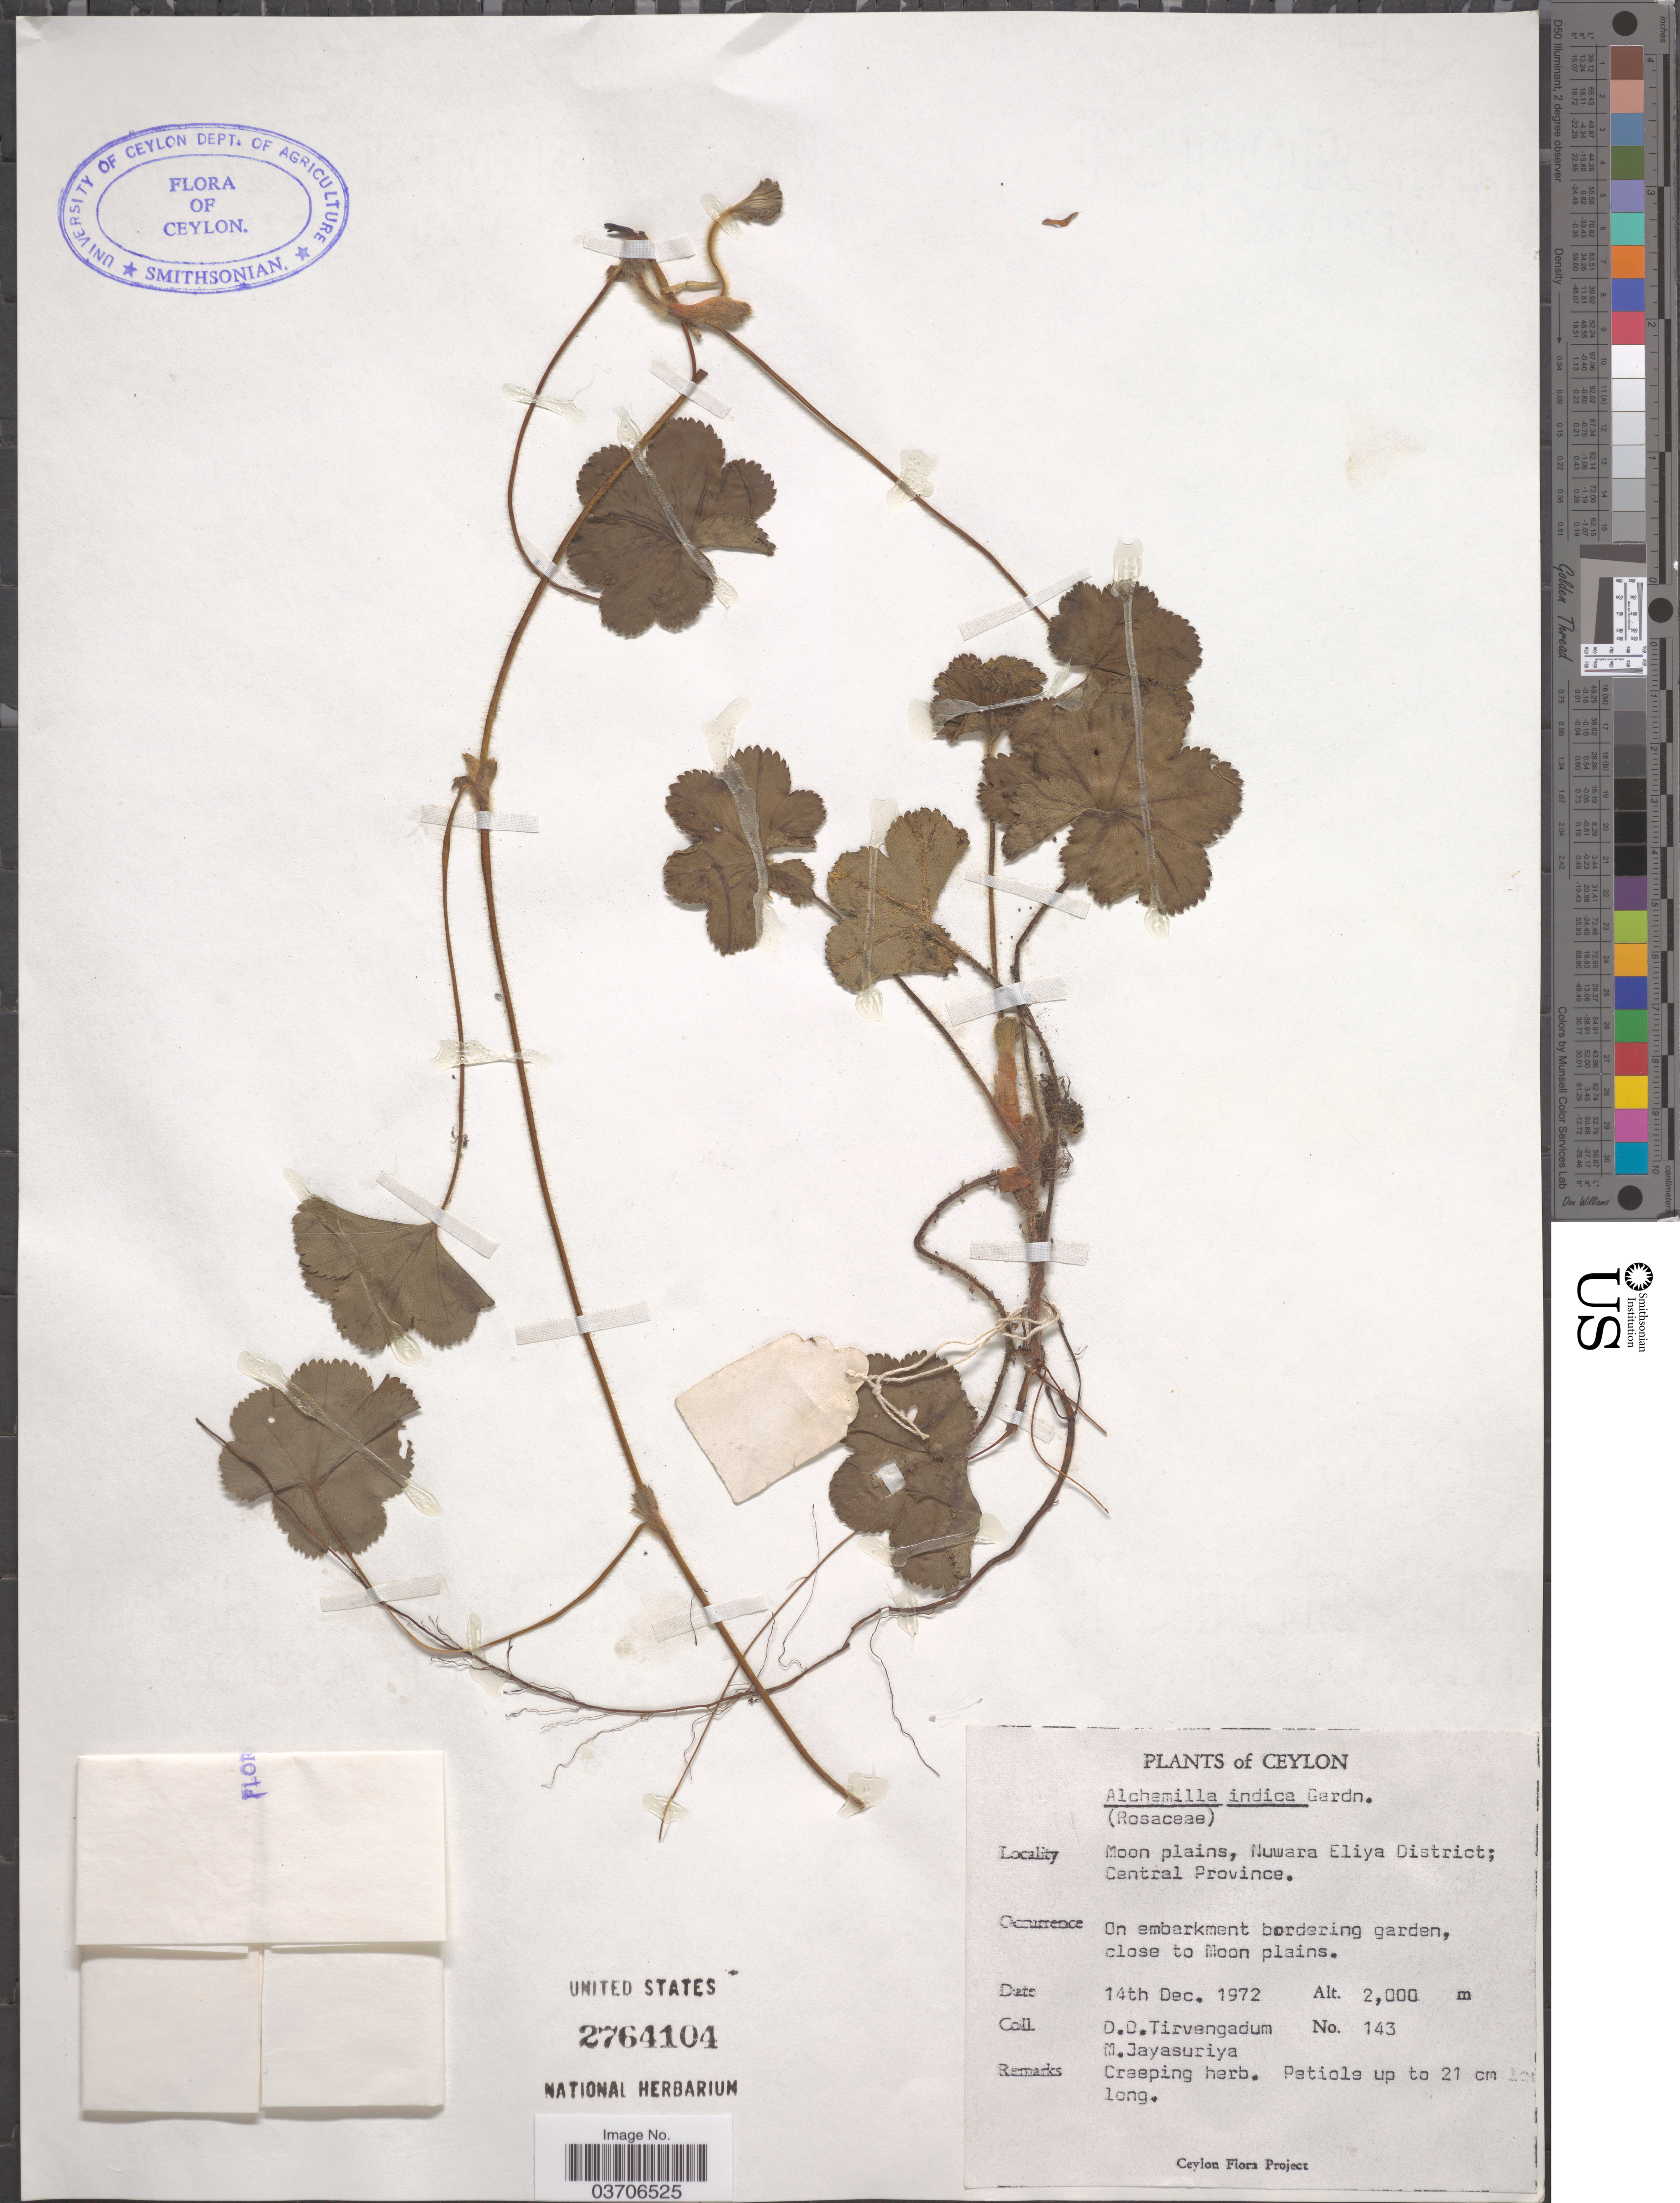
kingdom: Plantae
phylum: Tracheophyta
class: Magnoliopsida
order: Rosales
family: Rosaceae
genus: Alchemilla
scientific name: Alchemilla indica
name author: Gardner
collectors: D. Tirvengadum & M. Jayasuriya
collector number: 143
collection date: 1972-12-14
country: Sri Lanka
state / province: Central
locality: Ceylon. Moon plains, Nuwara Eliya District. On embarkment bordering garden, close to Moon plains.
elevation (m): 2000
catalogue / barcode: US 2764104